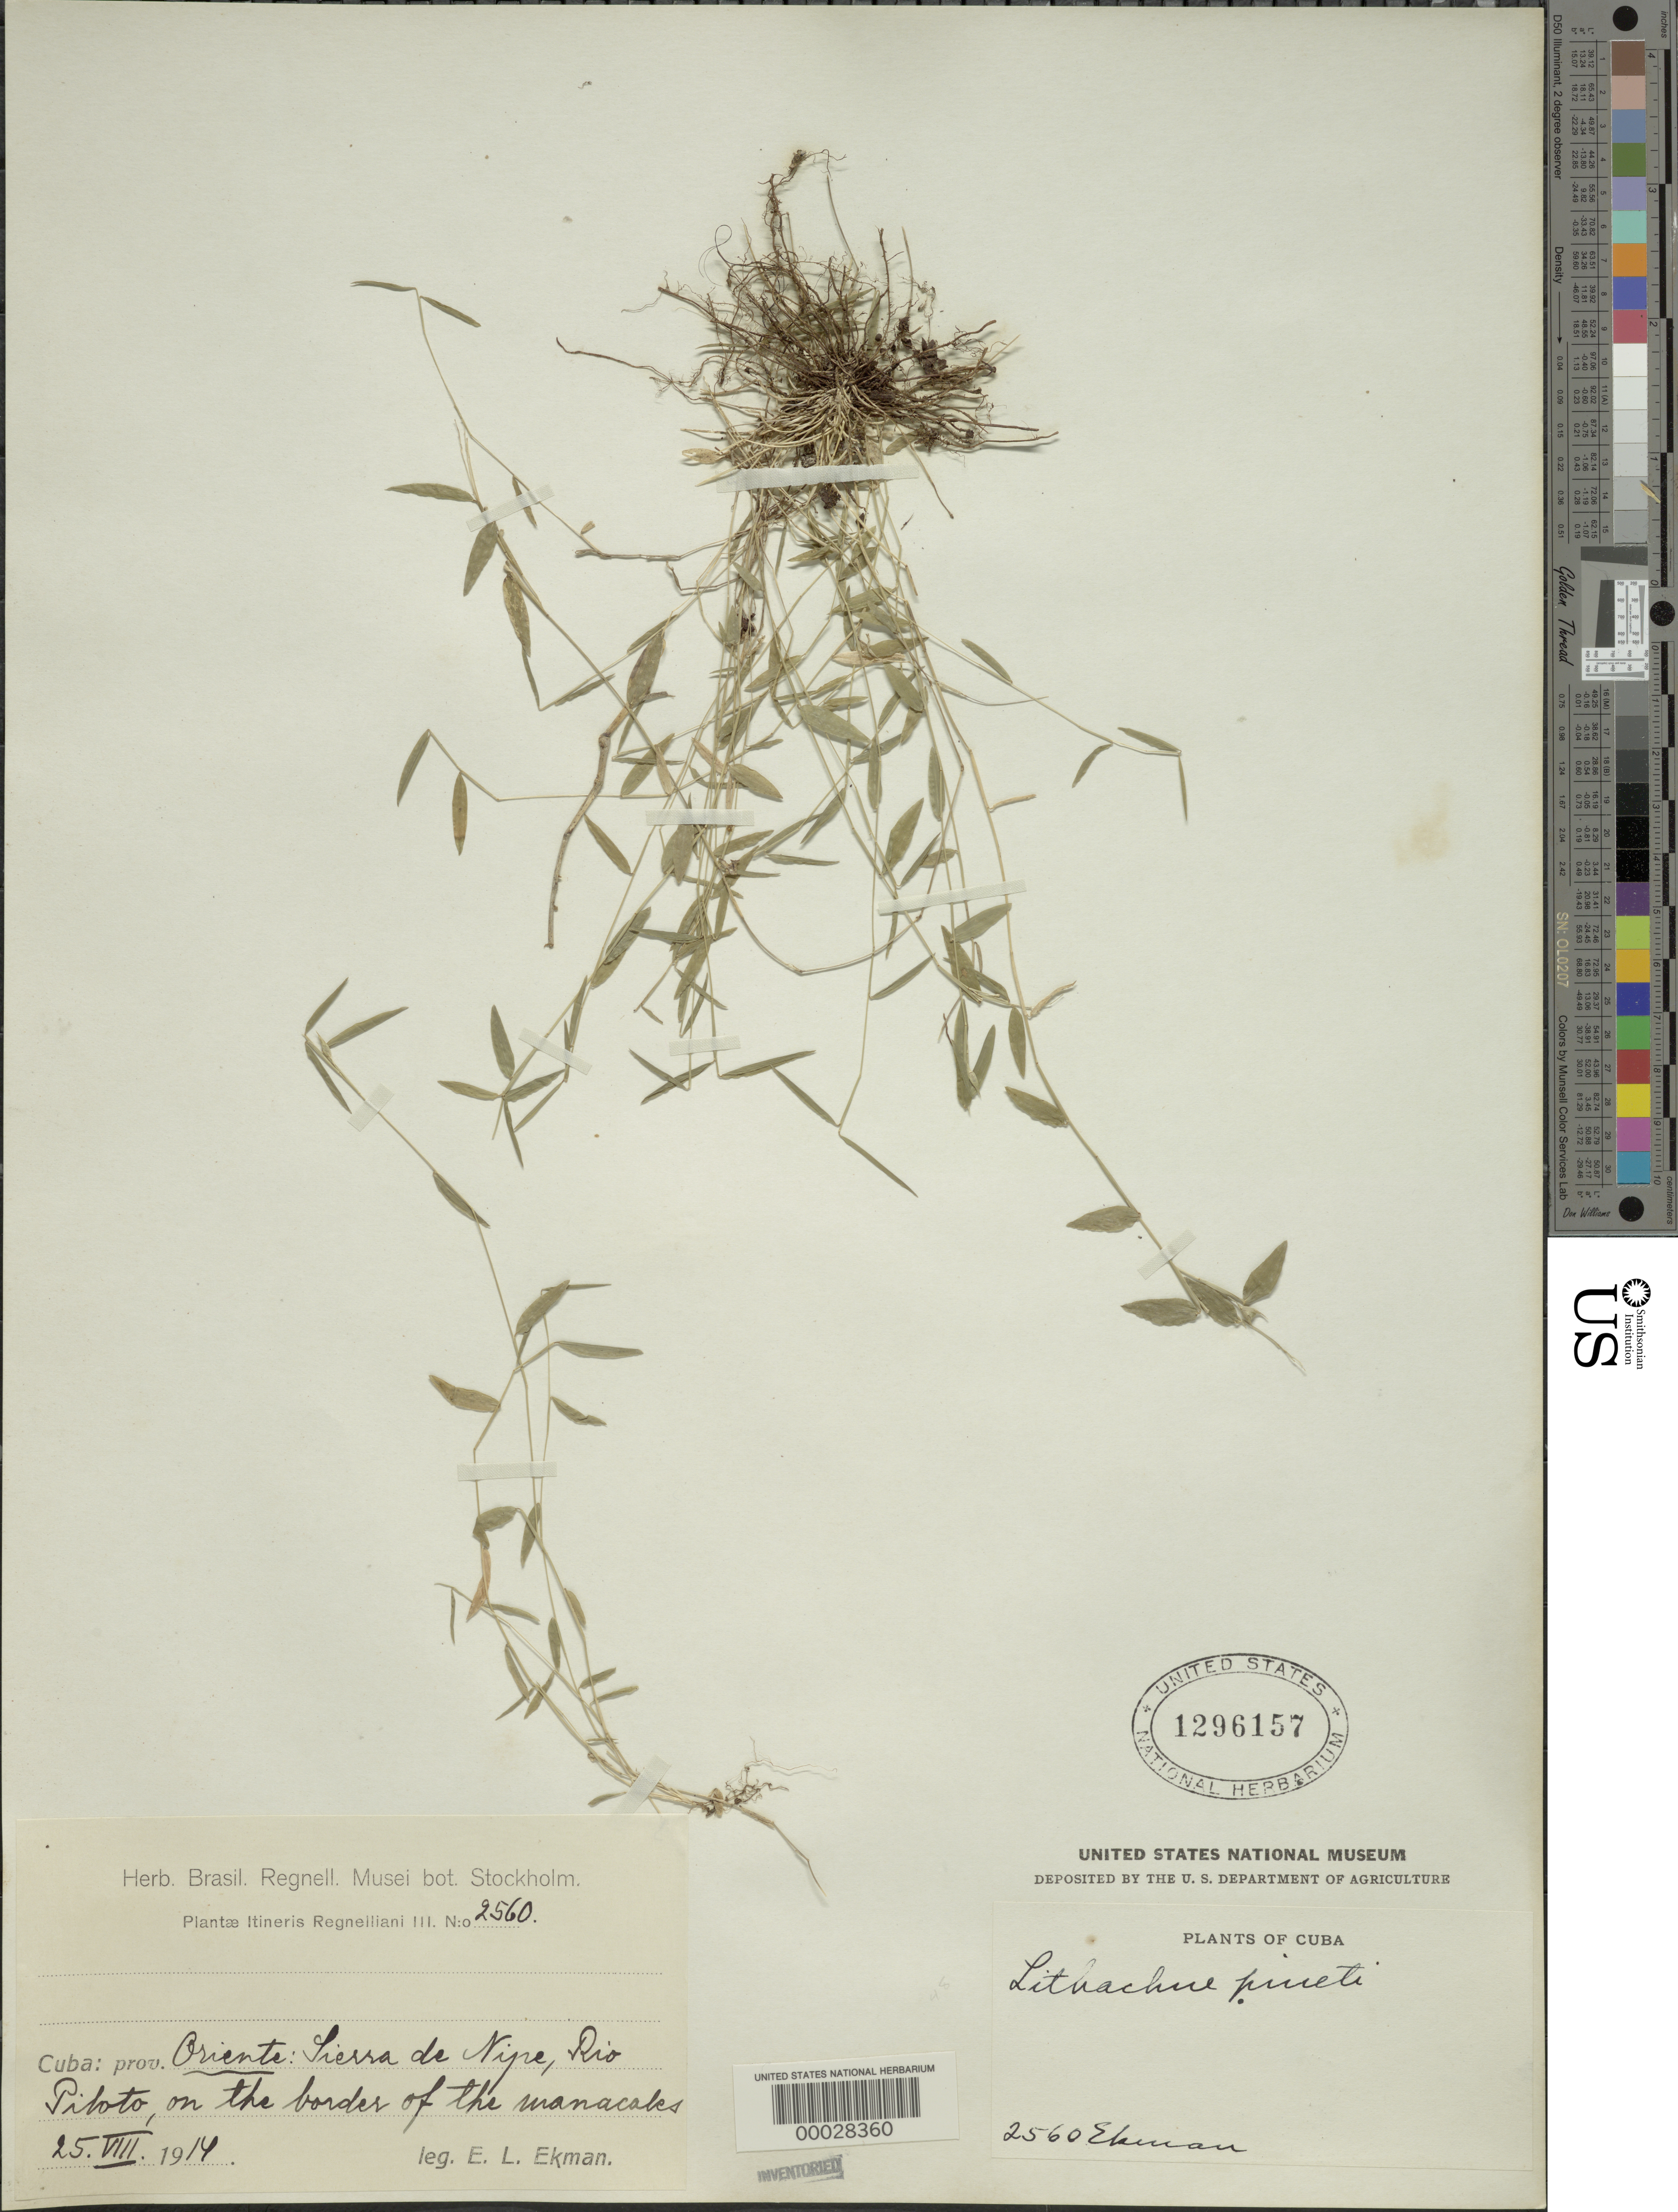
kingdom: Plantae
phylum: Tracheophyta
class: Liliopsida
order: Poales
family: Poaceae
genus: Lithachne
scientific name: Lithachne pineti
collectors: E. L. Ekman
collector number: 2560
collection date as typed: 25 Aug 1914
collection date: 1914-08-25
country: Cuba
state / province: Oriente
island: Greater Antilles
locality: Sierra de nipe, rio piloto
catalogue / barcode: US 1296157